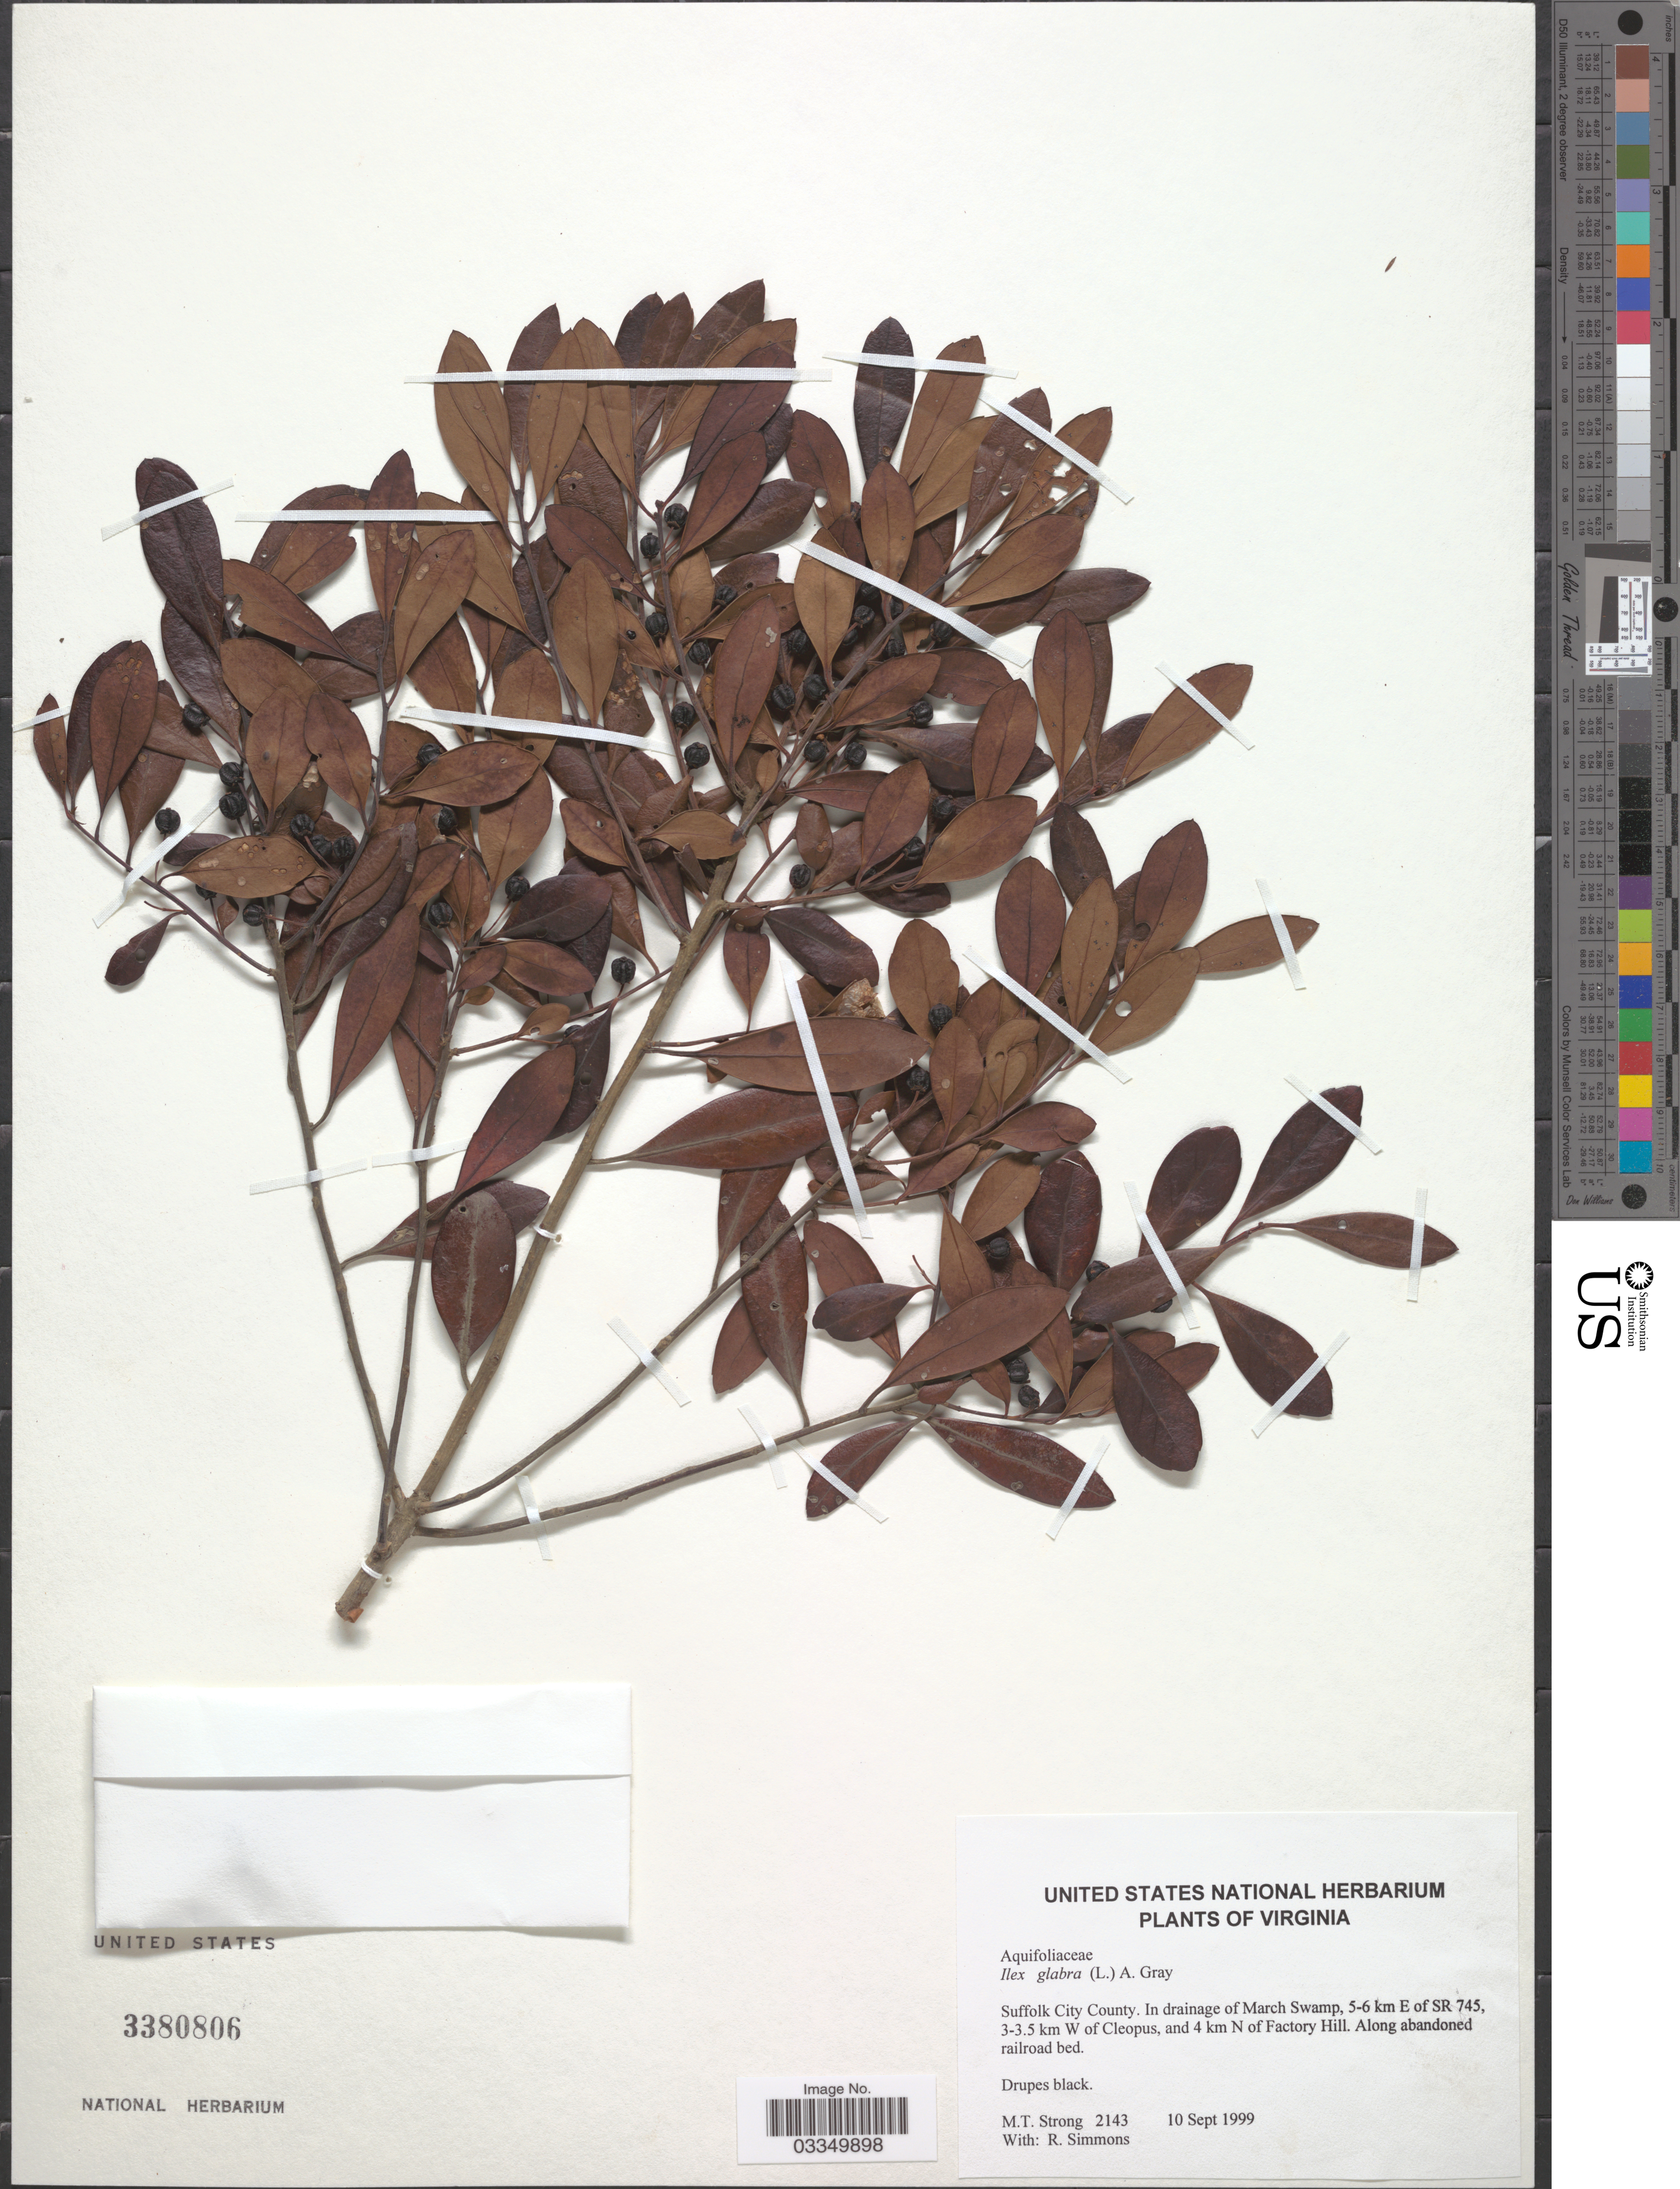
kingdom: Plantae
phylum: Tracheophyta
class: Magnoliopsida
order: Aquifoliales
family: Aquifoliaceae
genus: Ilex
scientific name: Ilex glabra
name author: (L.) A. Gray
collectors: M. T. Strong & R. Simmons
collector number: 2143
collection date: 1999-09-10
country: United States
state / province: Virginia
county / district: City of Suffolk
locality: Suffolk City County. In drainage of March Swamp, 5-6 km E of SR 745, 3-3.5 km W of Cleopus, and 4 km N of Factory Hill.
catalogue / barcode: US 3380806